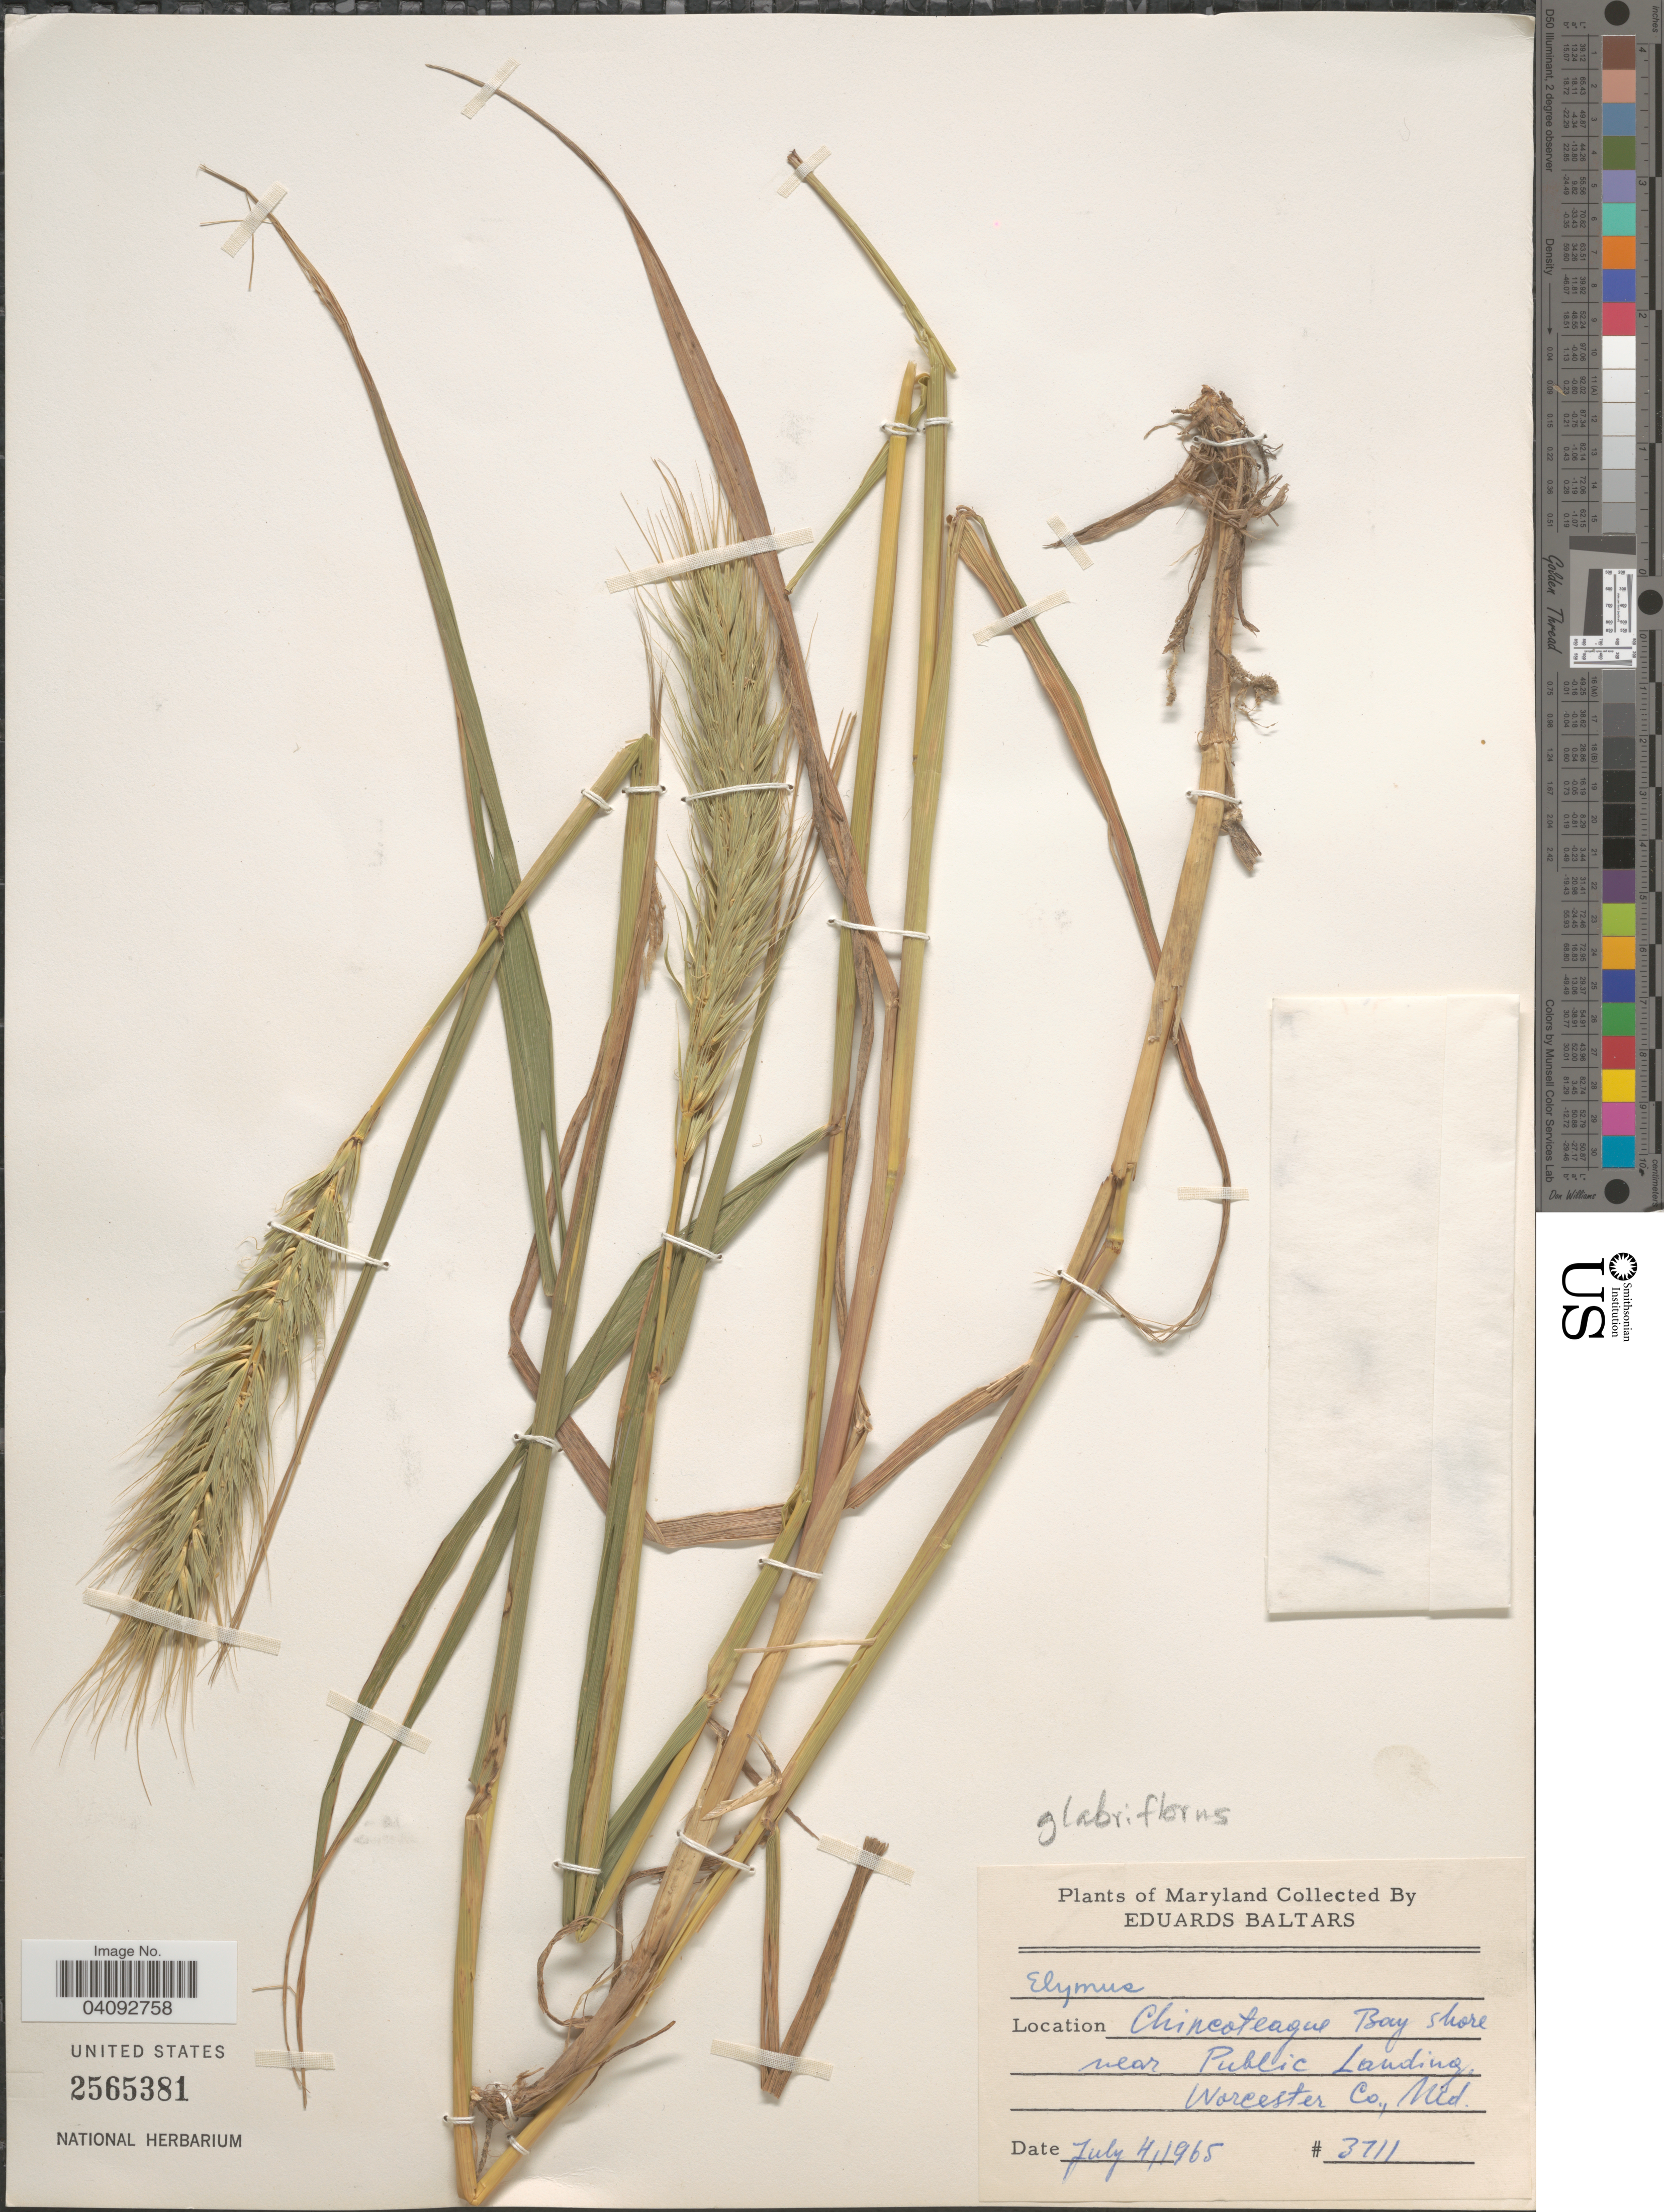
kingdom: Plantae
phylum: Tracheophyta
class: Liliopsida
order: Poales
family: Poaceae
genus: Elymus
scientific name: Elymus glabriflorus var. glabriflorus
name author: (Vasey ex L.H. Dewey) Scribn. & C.R. Ball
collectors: E. Baltars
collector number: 3711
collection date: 1965-07-04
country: United States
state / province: Maryland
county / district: Worcester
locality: Chincoteague Bay shore near Public Landing, Worcester Co.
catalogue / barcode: US 2565381